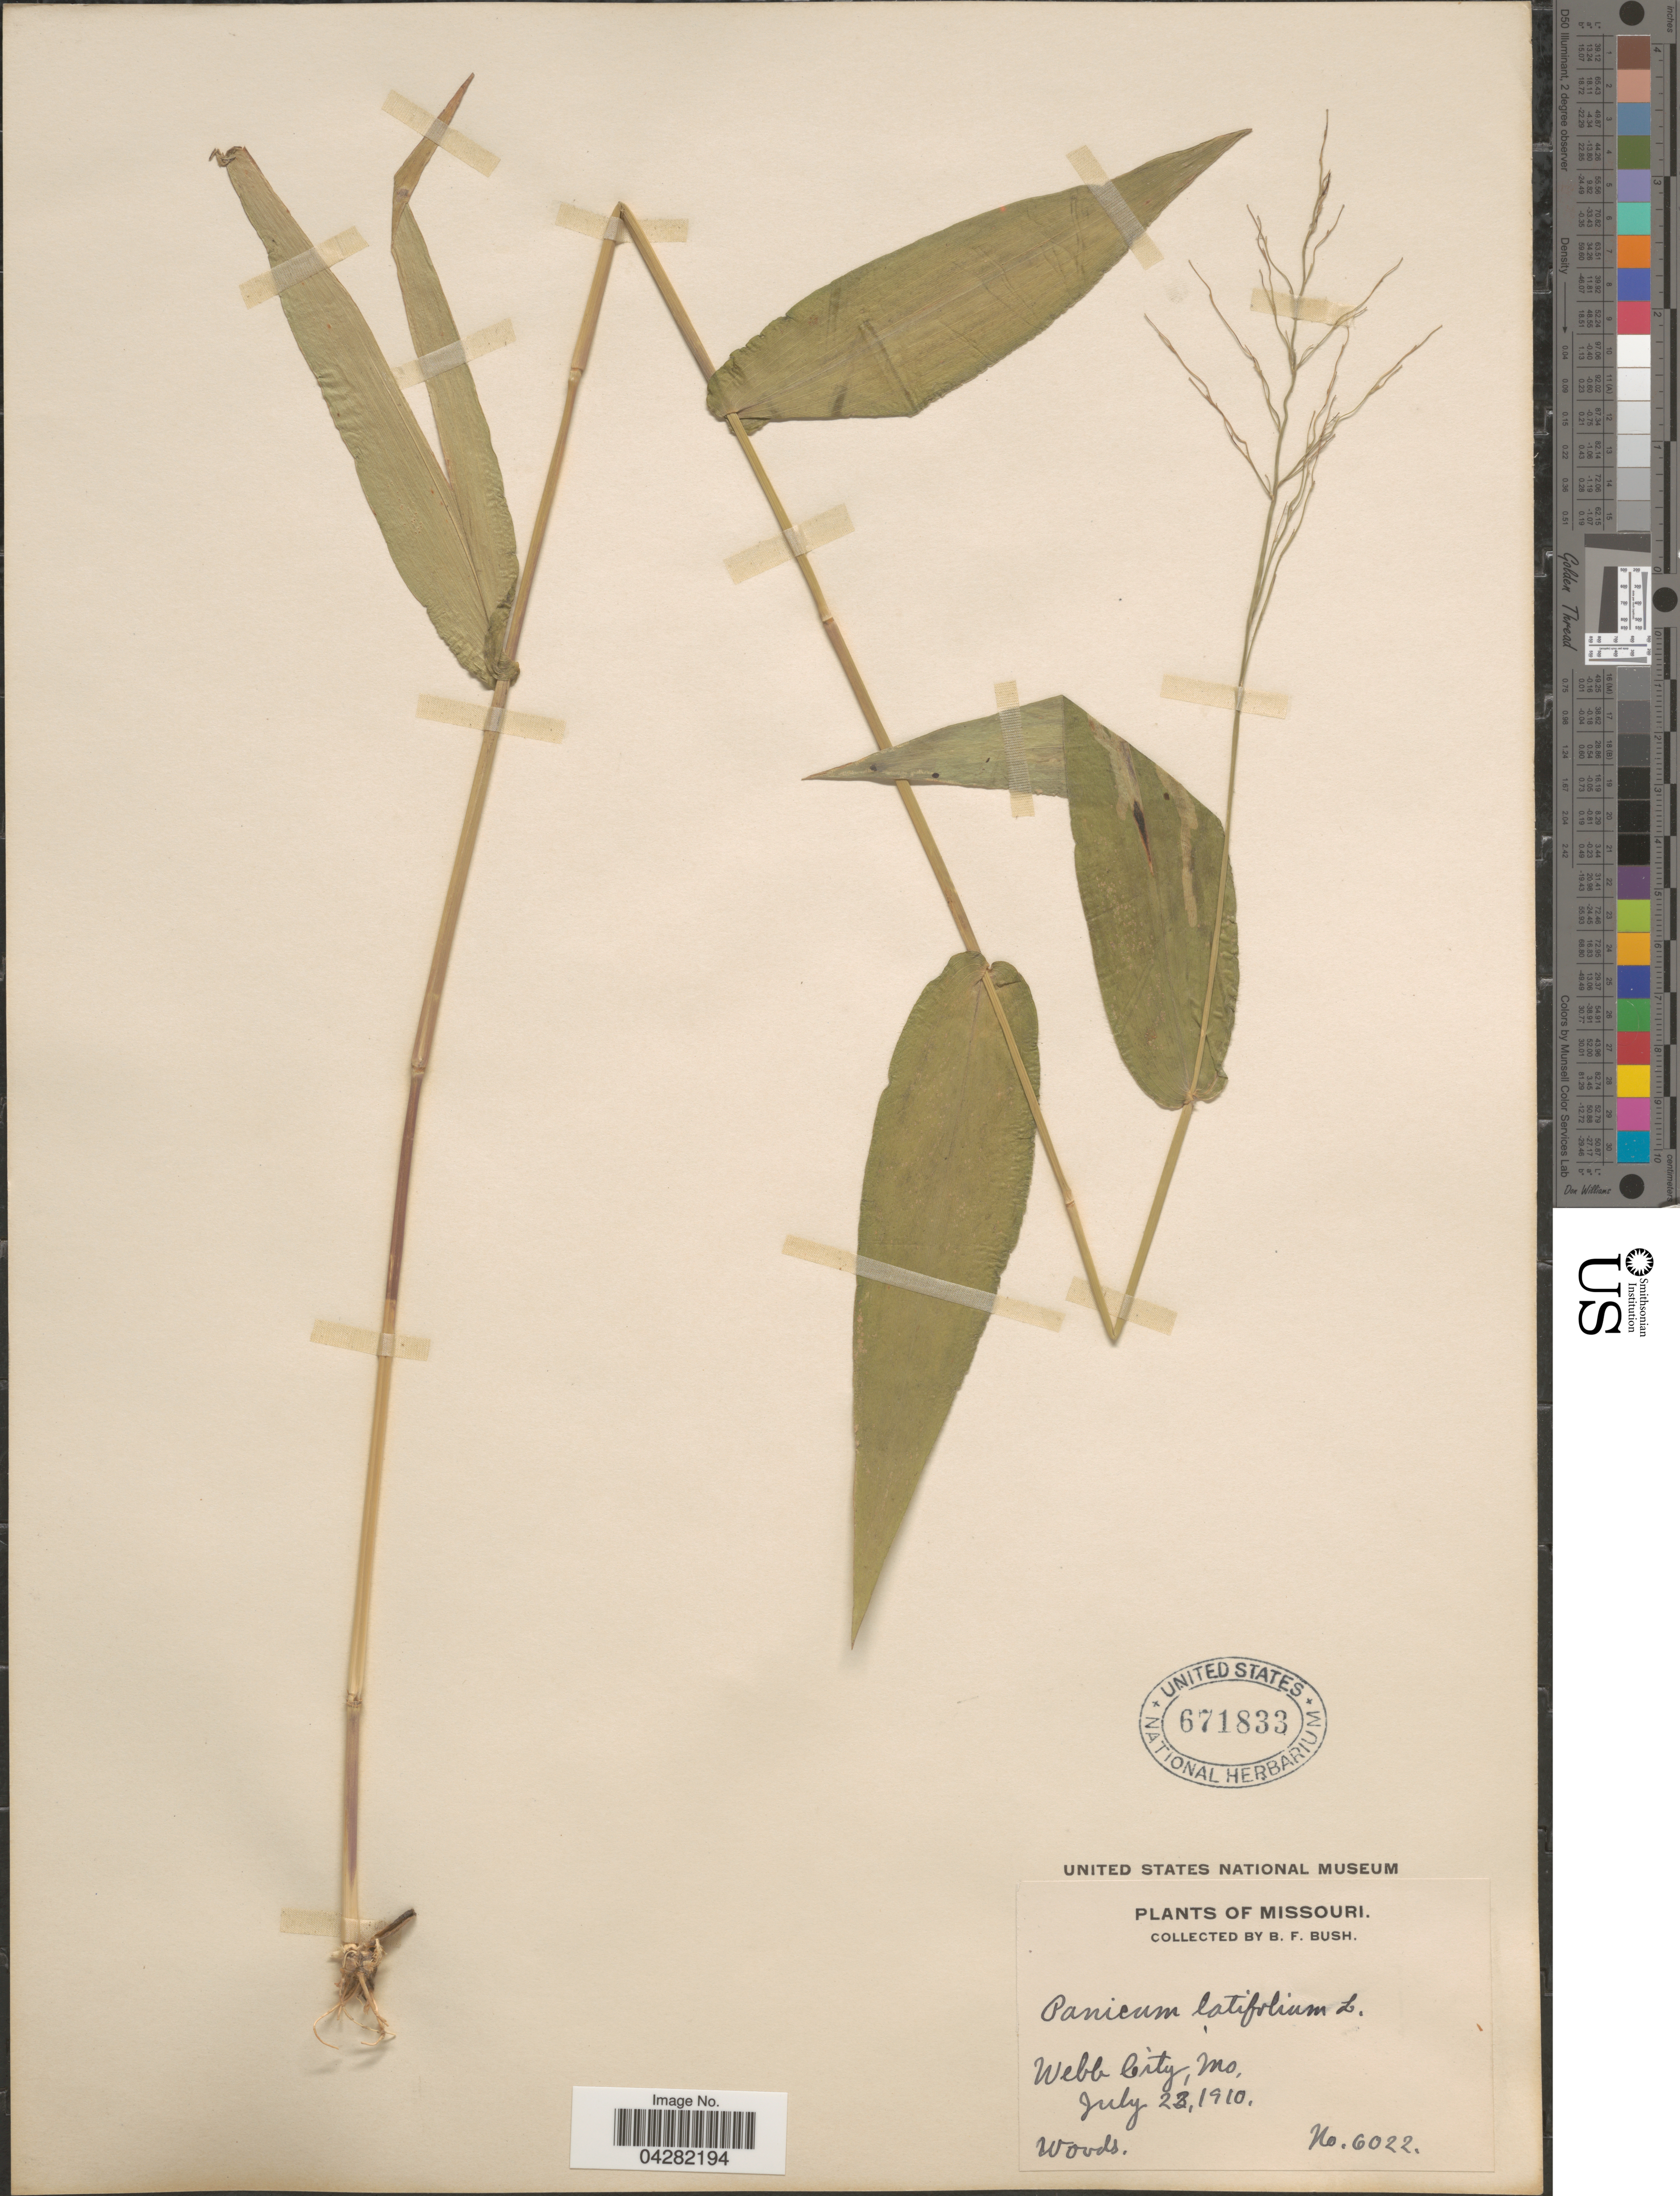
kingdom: Plantae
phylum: Tracheophyta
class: Liliopsida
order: Poales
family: Poaceae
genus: Dichanthelium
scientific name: Dichanthelium latifolium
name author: (L.) Harvill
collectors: B. F. Bush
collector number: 6022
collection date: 1910-07-22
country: United States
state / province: Missouri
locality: Webb City.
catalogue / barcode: US 671833